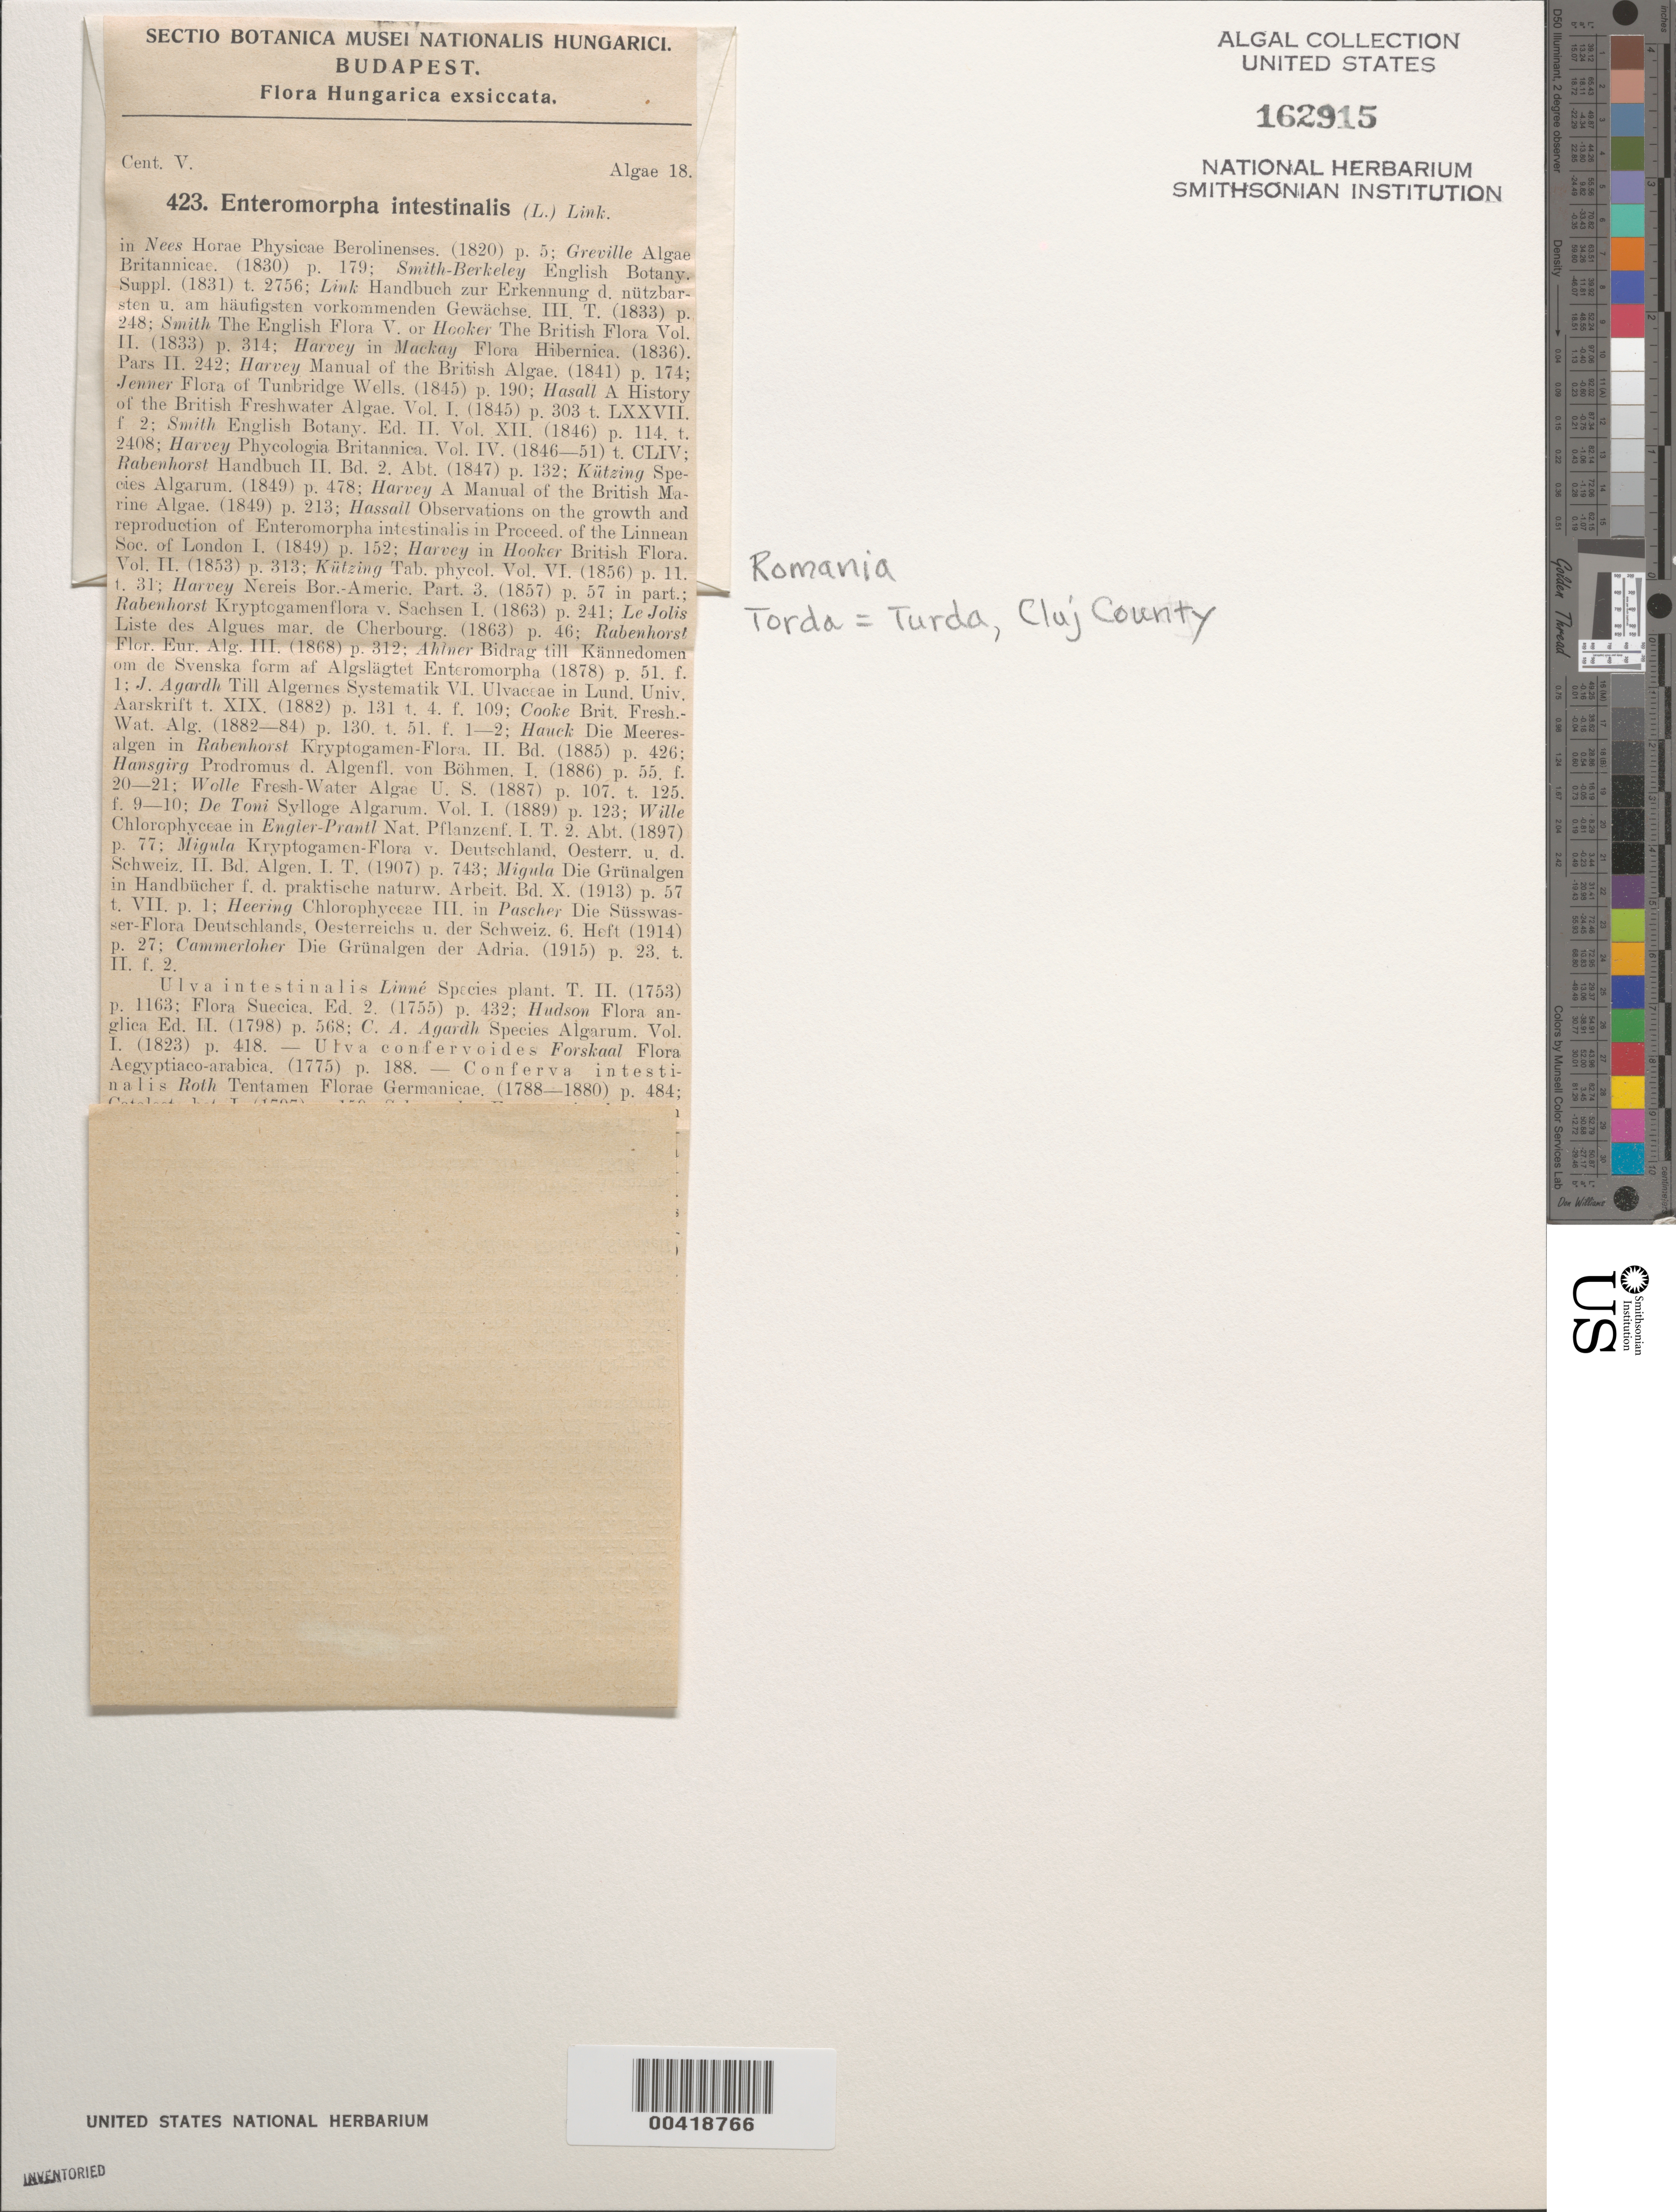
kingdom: Plantae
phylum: Chlorophyta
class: Ulvophyceae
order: Ulvales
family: Ulvaceae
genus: Ulva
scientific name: Ulva intestinalis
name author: L.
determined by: Algae name updating Project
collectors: I. Gyorffy & M. Péterfi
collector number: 423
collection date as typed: Jun 1916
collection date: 1916-06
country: Romania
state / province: Cluj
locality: Sosfurdok, near turda (torda, comit. torda-aranyos)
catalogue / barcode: US 162915